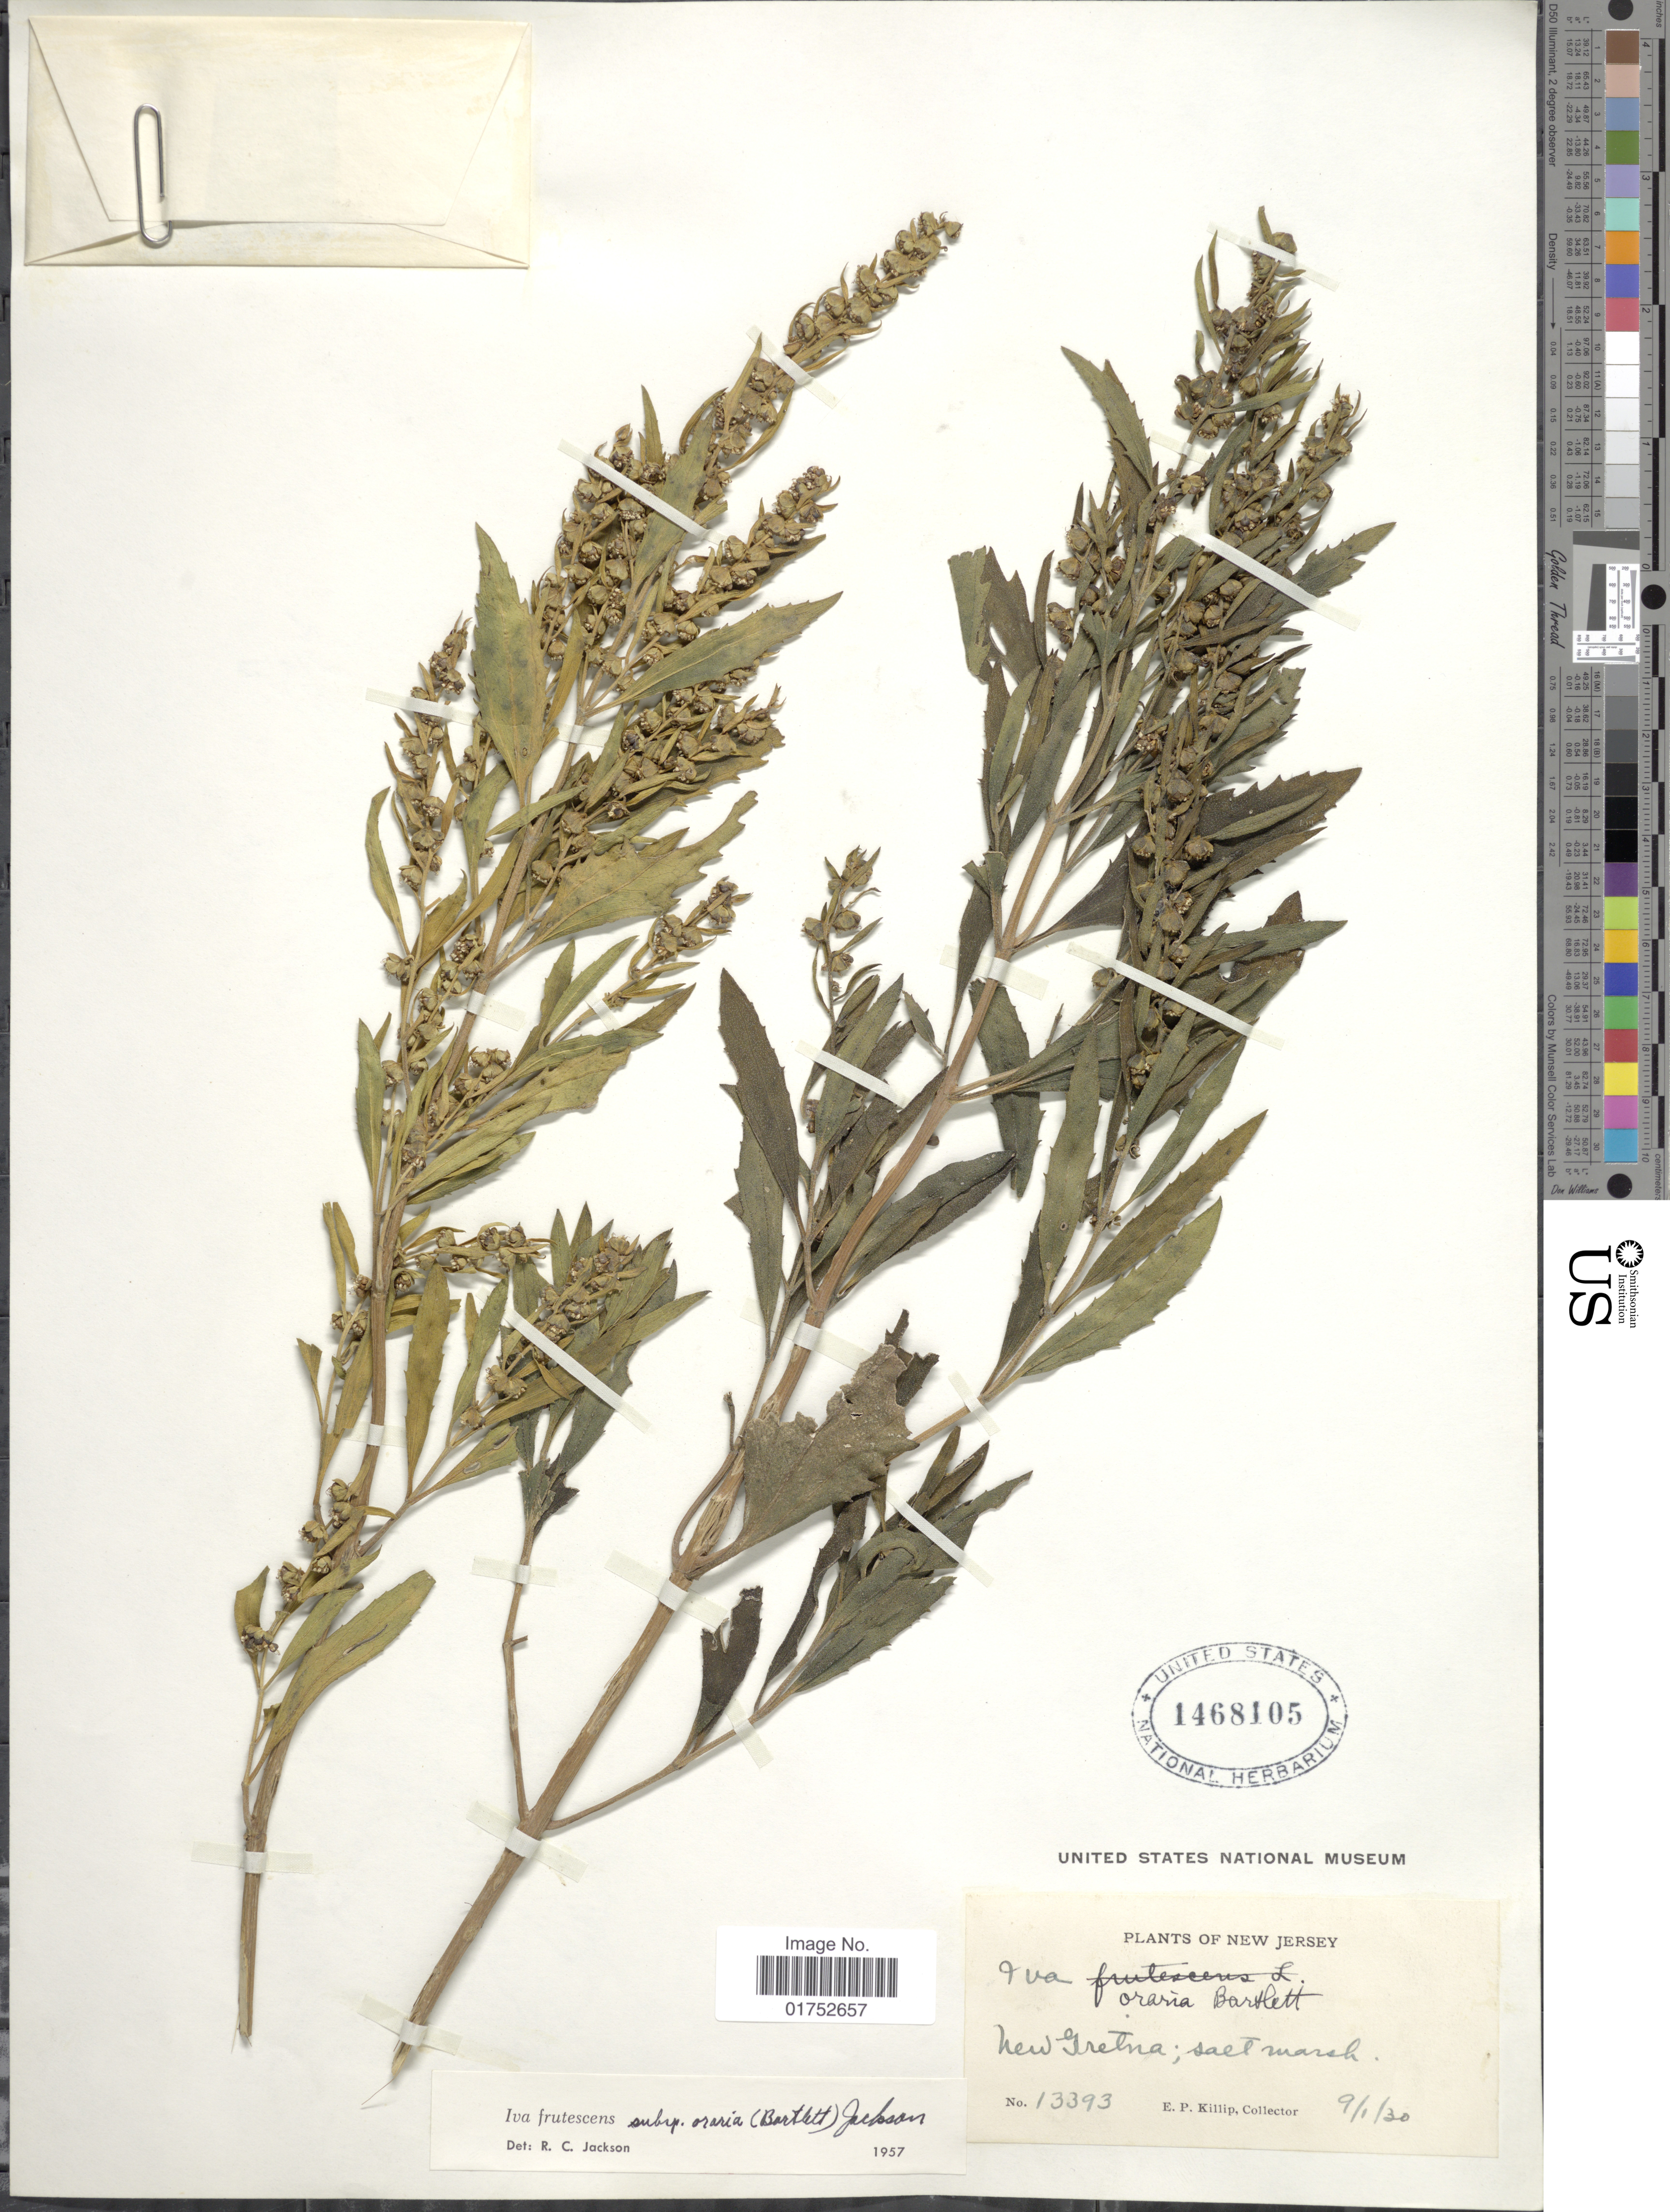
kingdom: Plantae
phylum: Tracheophyta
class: Magnoliopsida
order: Asterales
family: Asteraceae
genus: Iva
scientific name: Iva frutescens subsp. oraria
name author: (Bartlett) R.C. Jacks.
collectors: E. P. Killip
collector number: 13393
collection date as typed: Transcribed d/m/y: 1/9/30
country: United States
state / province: New Jersey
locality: New Gretna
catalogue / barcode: US 1468105